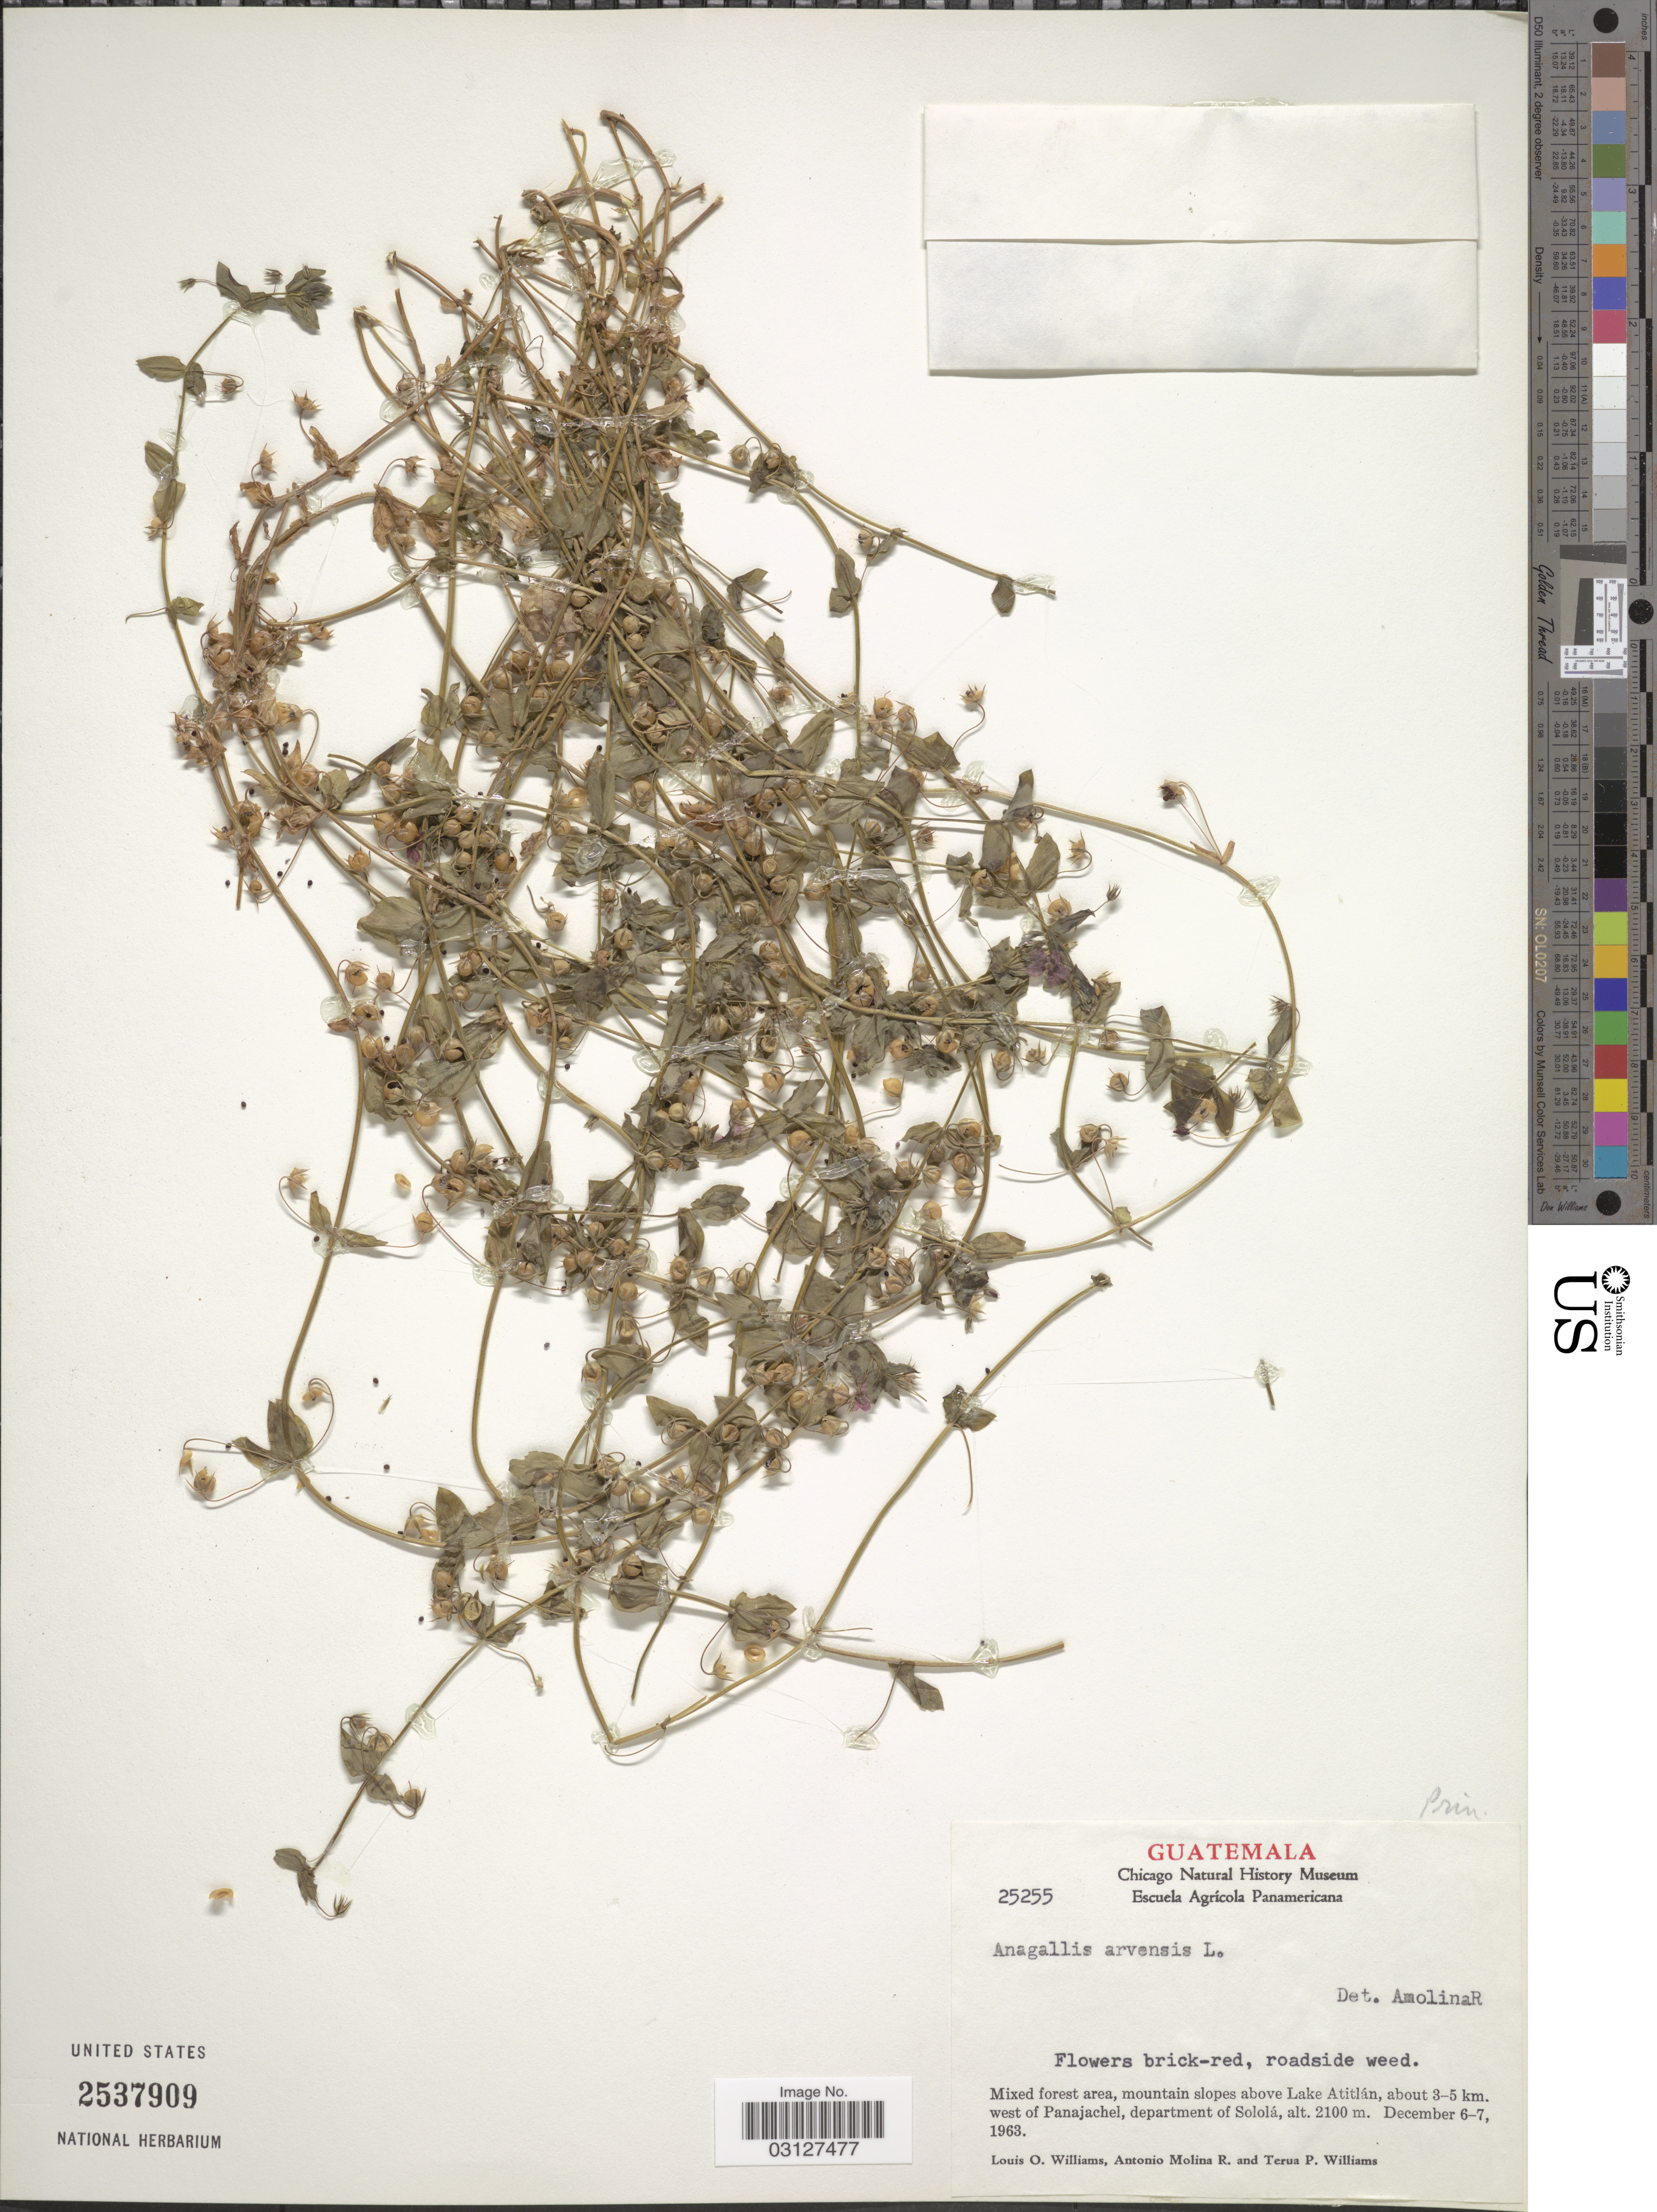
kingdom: Plantae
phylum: Tracheophyta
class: Magnoliopsida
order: Ericales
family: Primulaceae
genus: Anagallis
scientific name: Anagallis arvensis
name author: L.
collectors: L. O. Williams, A. Molina R. & T. Williams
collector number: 25255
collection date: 1963-12-06/1963-12-07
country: Guatemala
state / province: Sololá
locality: Mixed forest area, mountain slopes above Lake Atitlán, about 3-5 km. west of Panajachel, department of Sololá.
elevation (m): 2100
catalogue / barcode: US 2537909